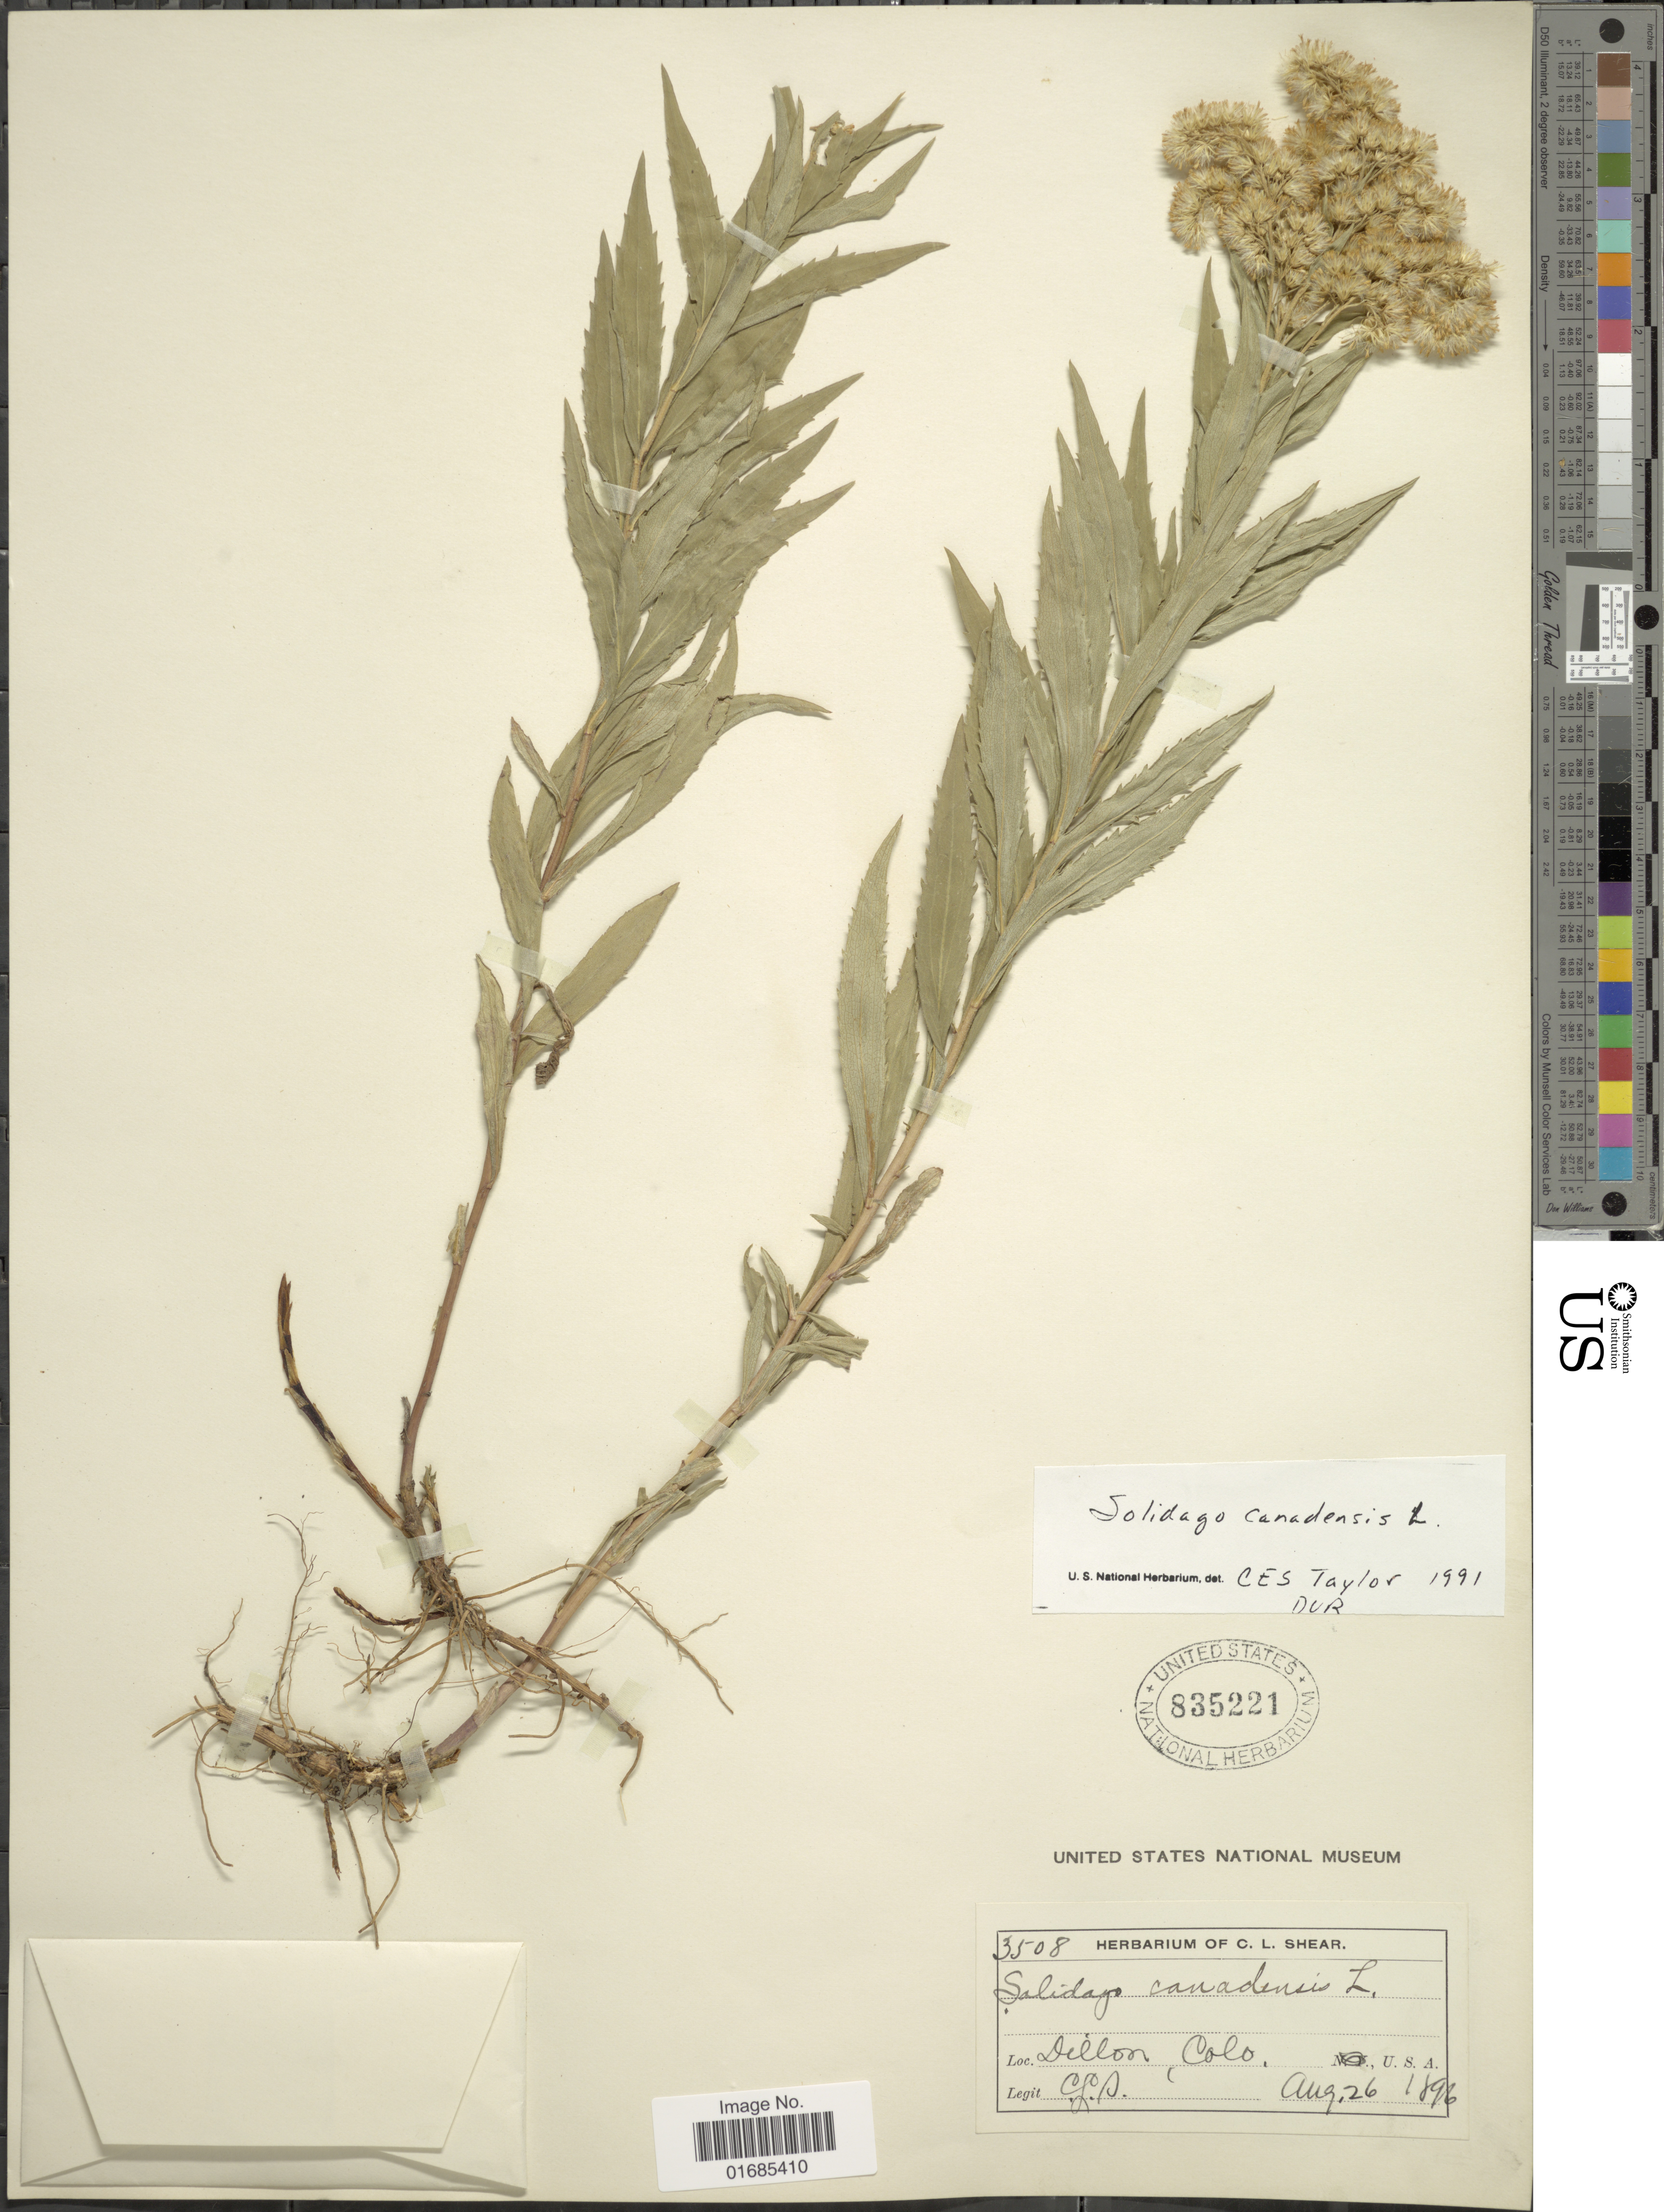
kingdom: Plantae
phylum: Tracheophyta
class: Magnoliopsida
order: Asterales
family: Asteraceae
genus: Solidago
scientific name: Solidago canadensis var. salebrosa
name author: (Piper) M.E. Jones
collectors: C. L. Shear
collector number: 3508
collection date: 1896-08-26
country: United States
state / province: Colorado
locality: Dillon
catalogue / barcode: US 835221